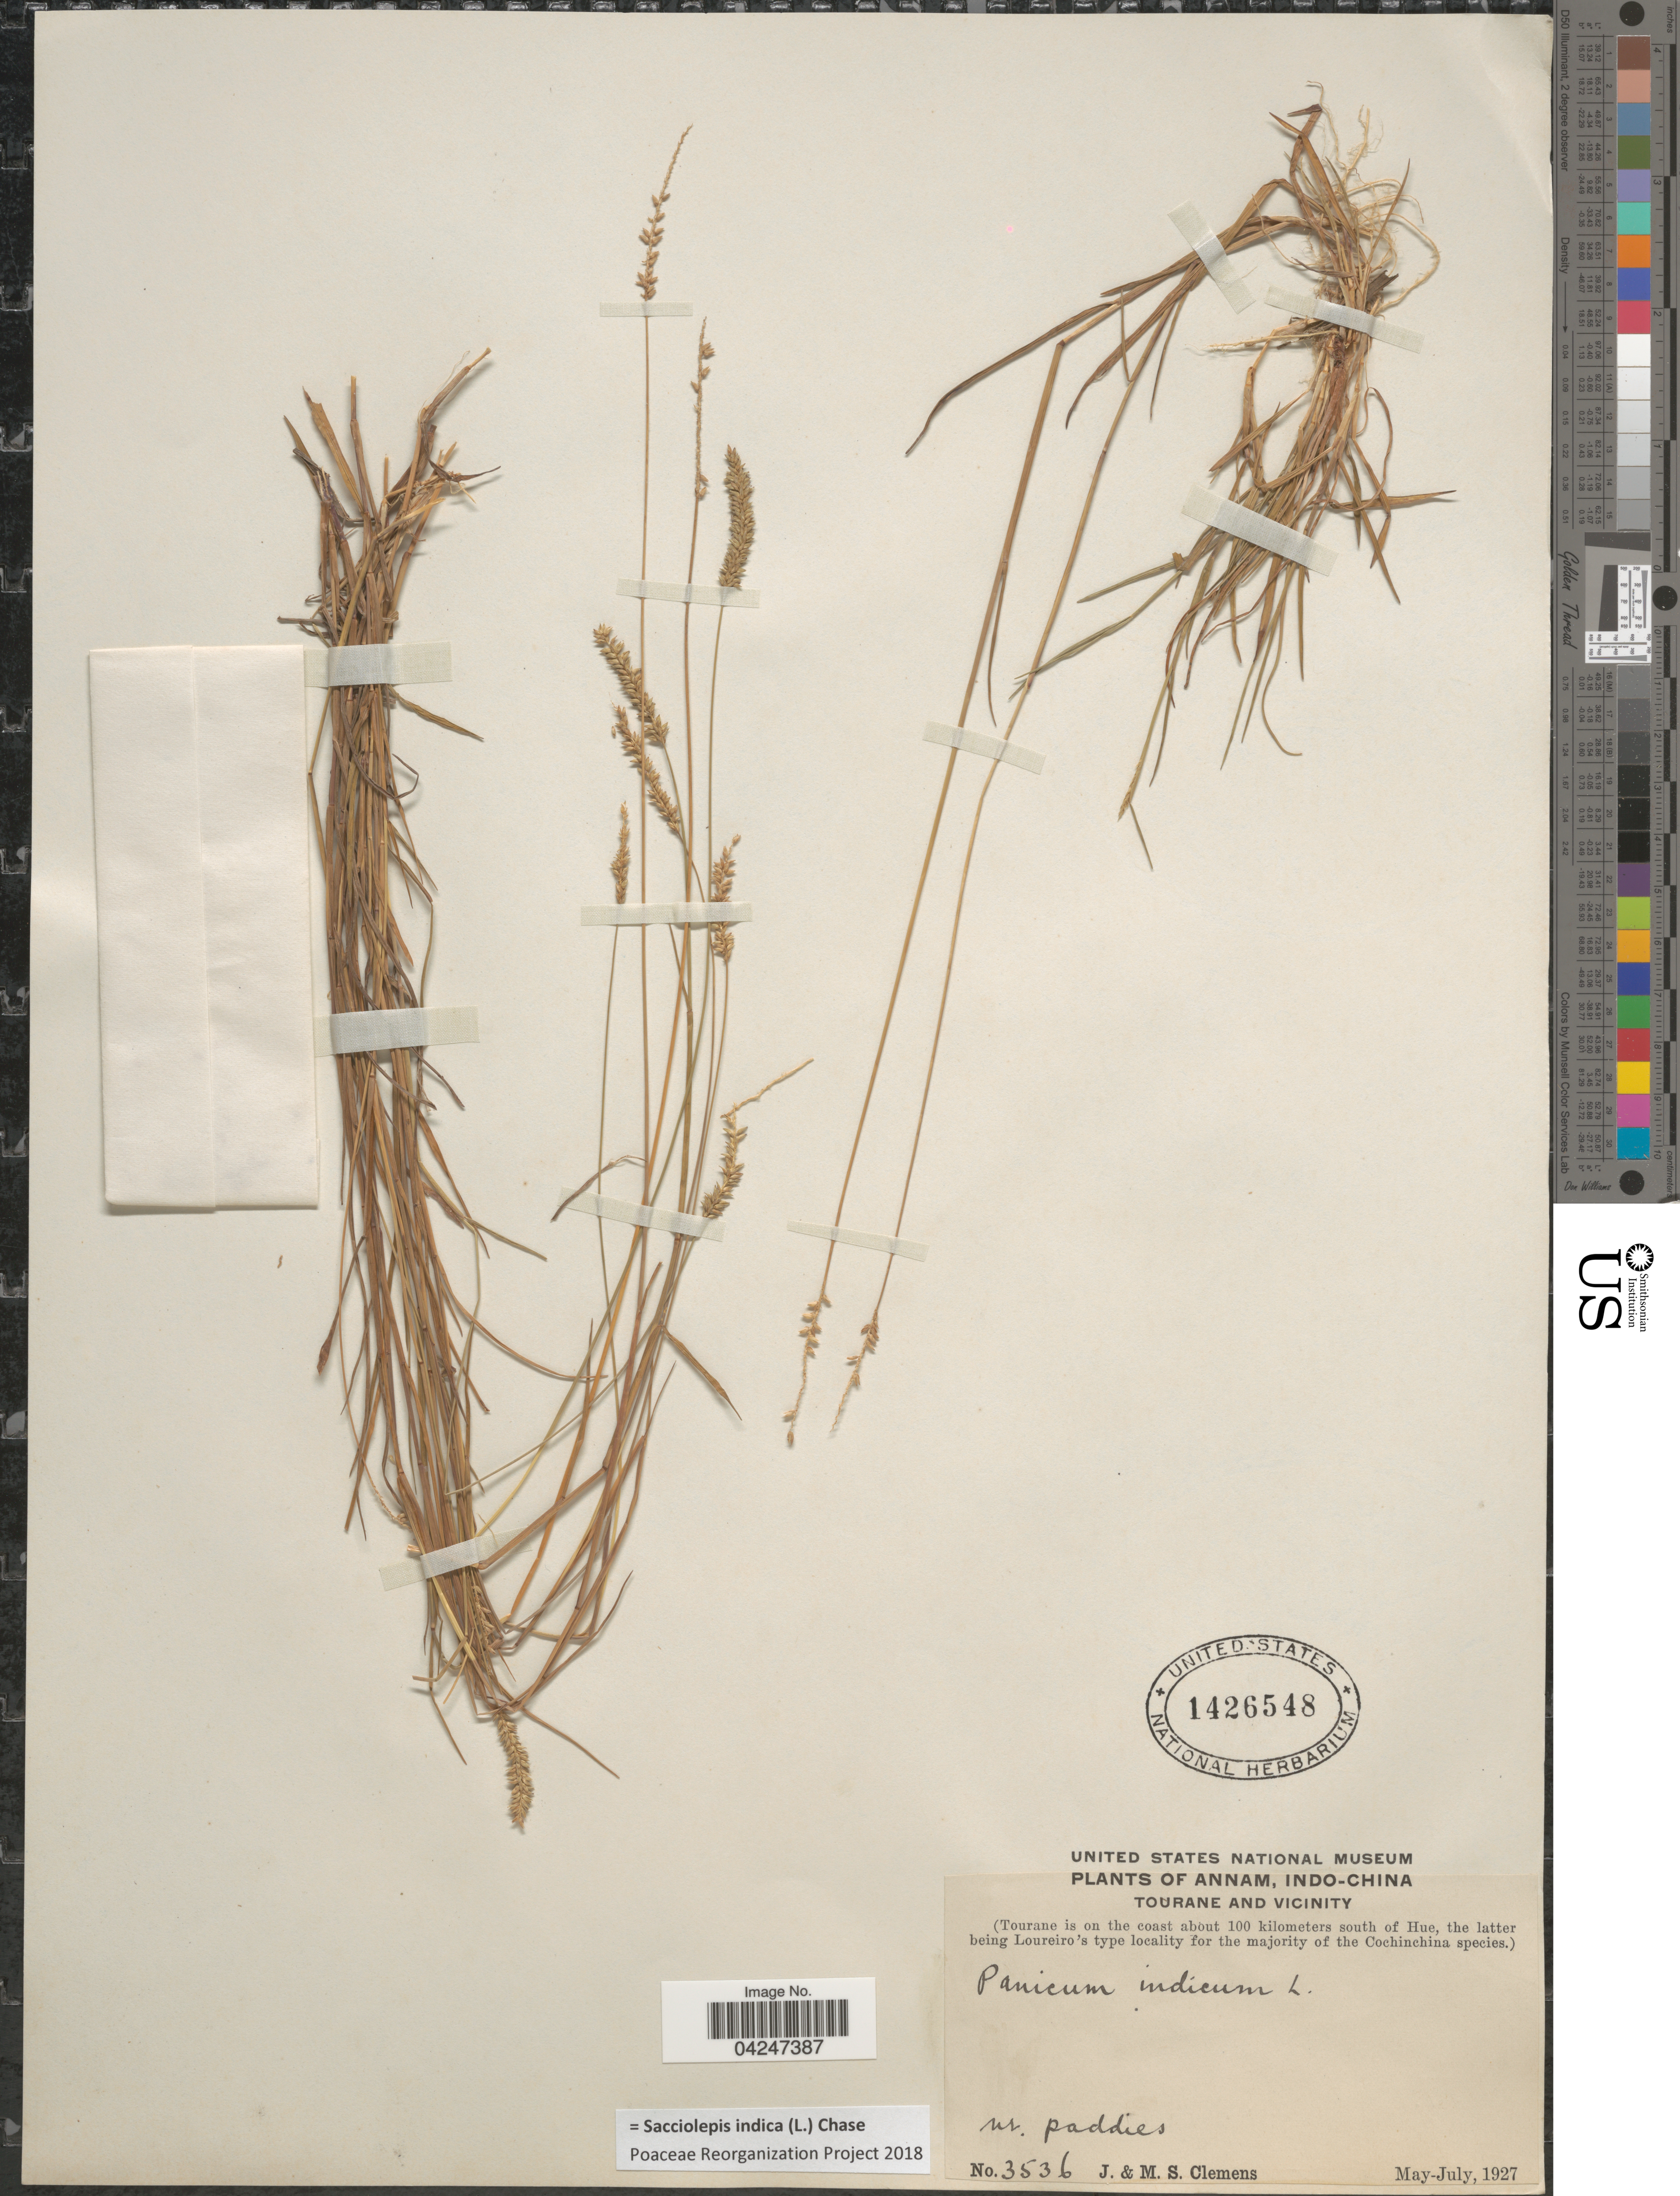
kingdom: Plantae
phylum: Tracheophyta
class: Liliopsida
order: Poales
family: Poaceae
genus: Sacciolepis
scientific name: Sacciolepis indica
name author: (L.) Chase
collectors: J. Clemens & M. S. Clemens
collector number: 3536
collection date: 1927-05/1927-07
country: Vietnam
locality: Annam, Indo-China. Tourane and vicinity. Tourane is on the coast about 100 kilometers south of Hue. Nr. Paddies.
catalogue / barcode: US 1426548